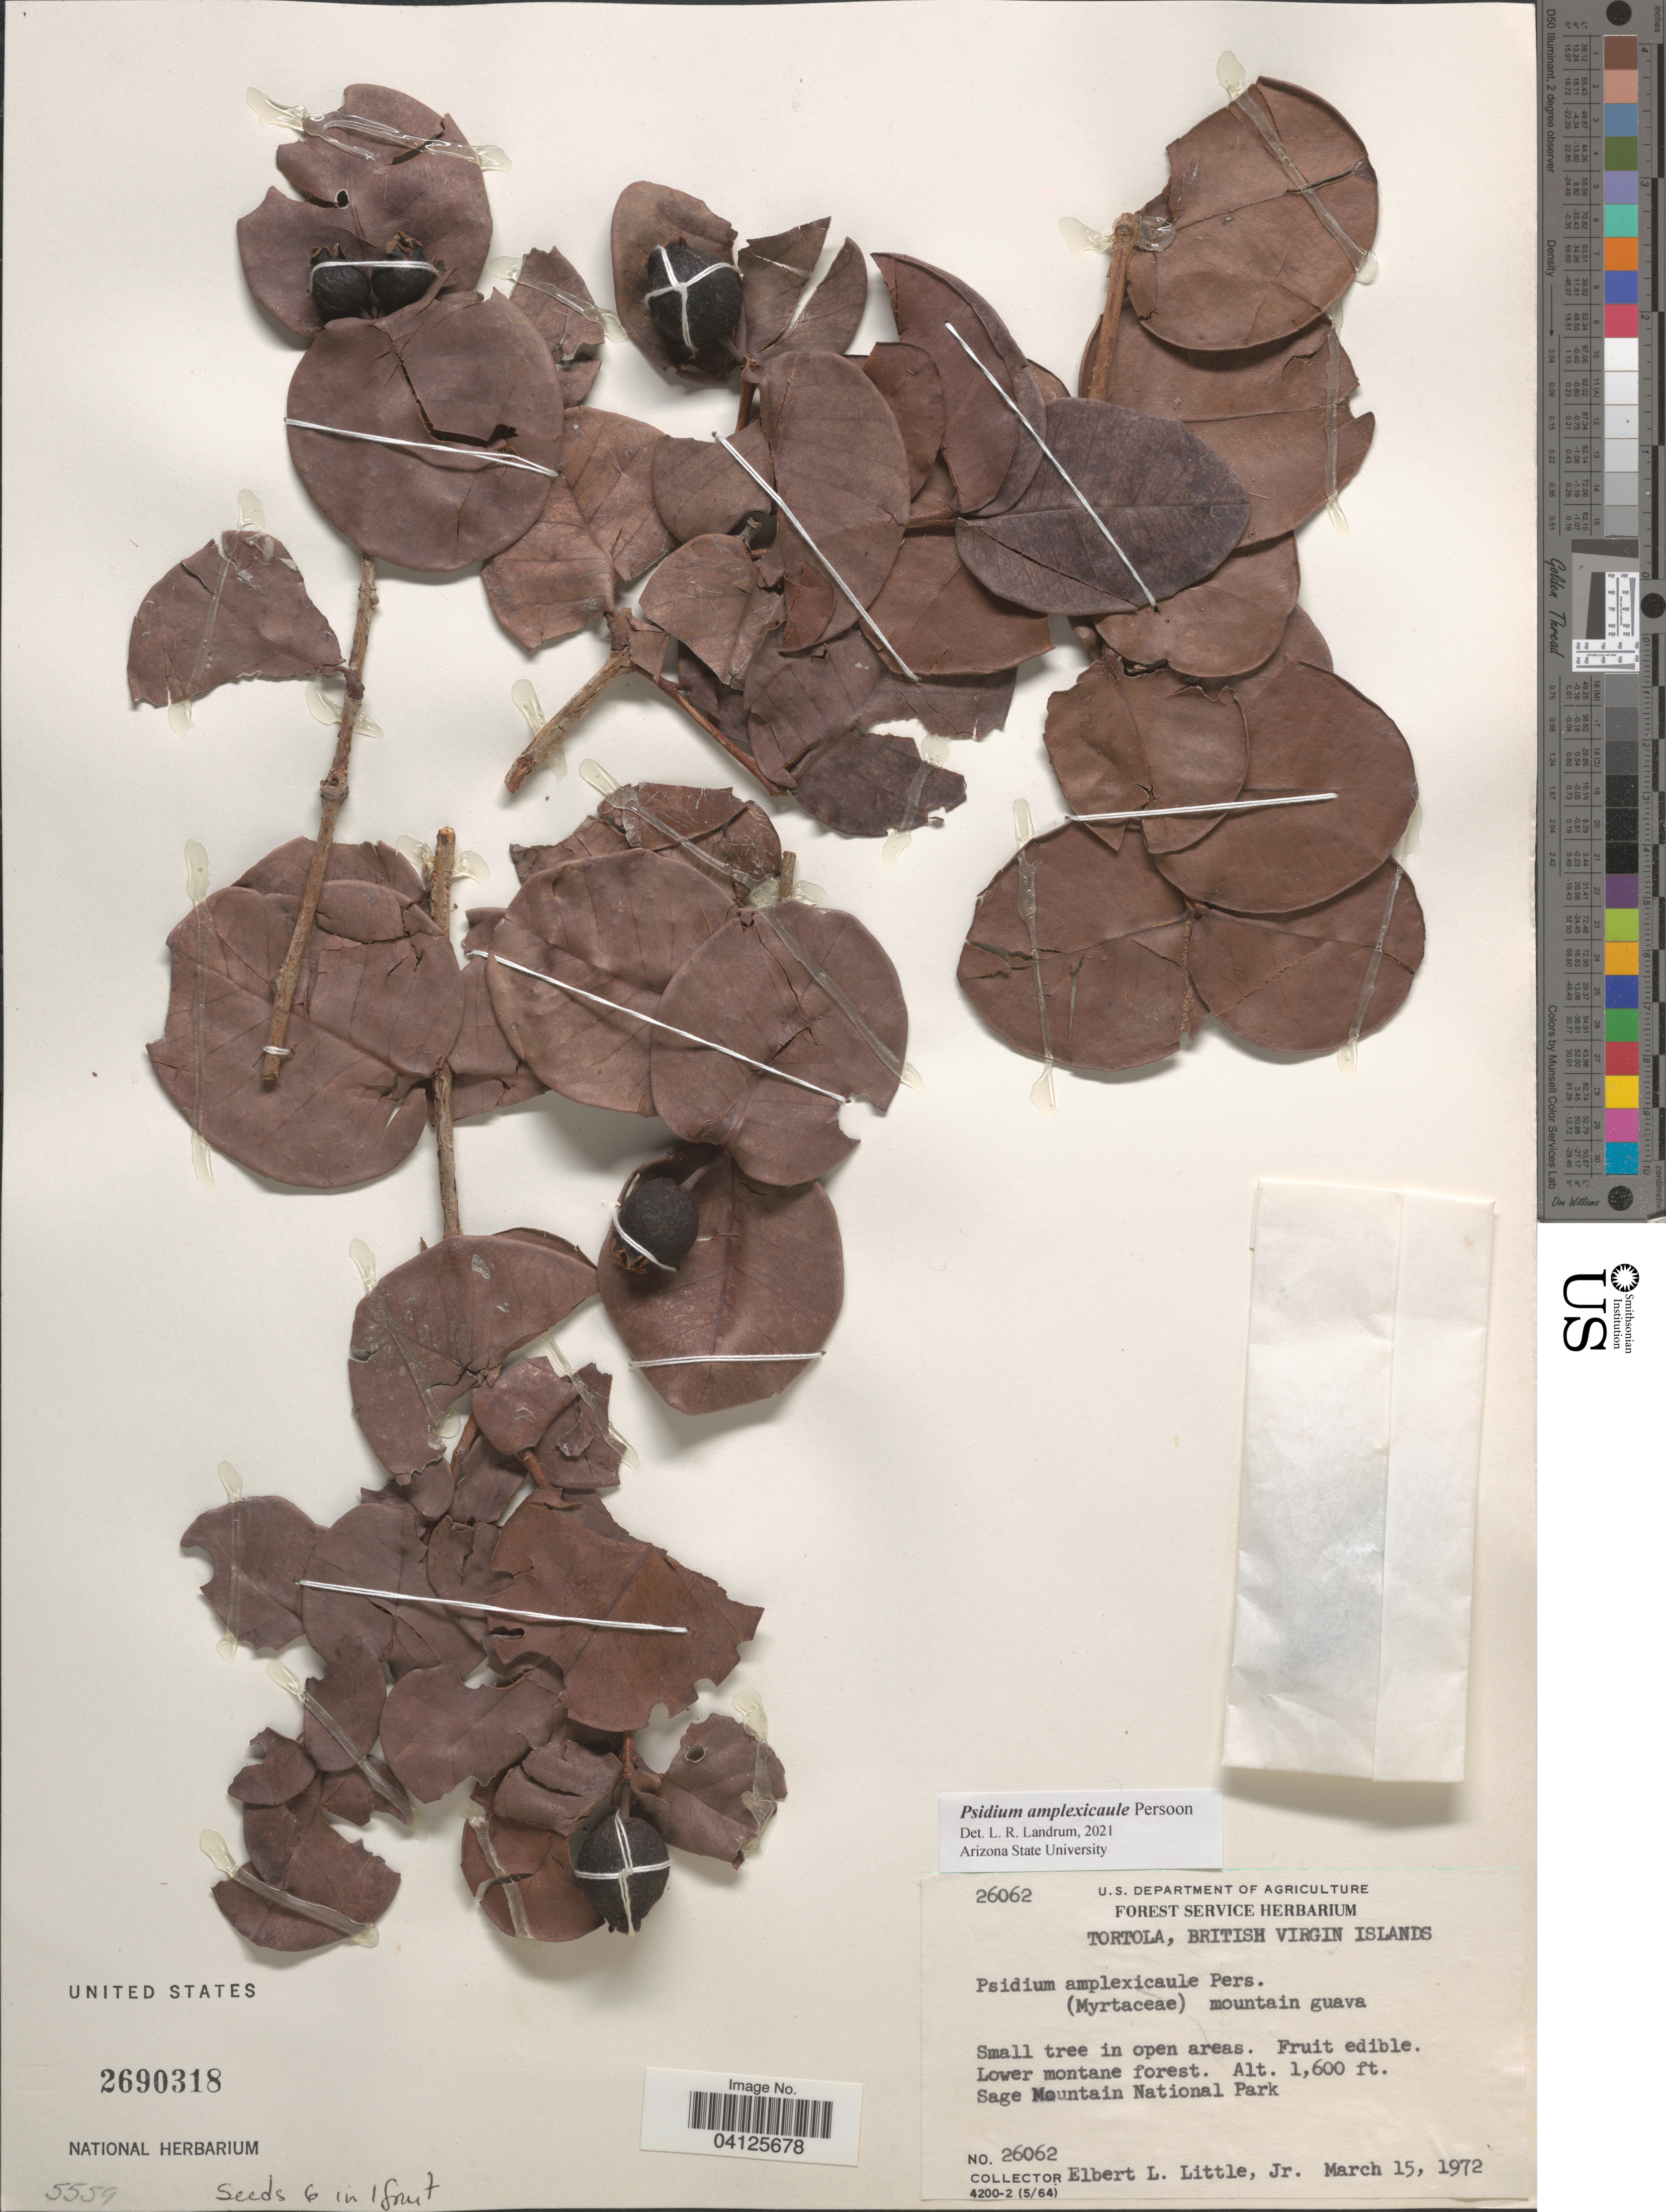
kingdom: Plantae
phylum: Tracheophyta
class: Magnoliopsida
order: Myrtales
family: Myrtaceae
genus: Psidium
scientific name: Psidium amplexicaule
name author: Pers.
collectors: E. L. Little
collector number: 26062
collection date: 1972-03-15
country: British Virgin Islands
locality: Tortola. Sage Mountain National Park.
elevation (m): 488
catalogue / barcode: US 2690318